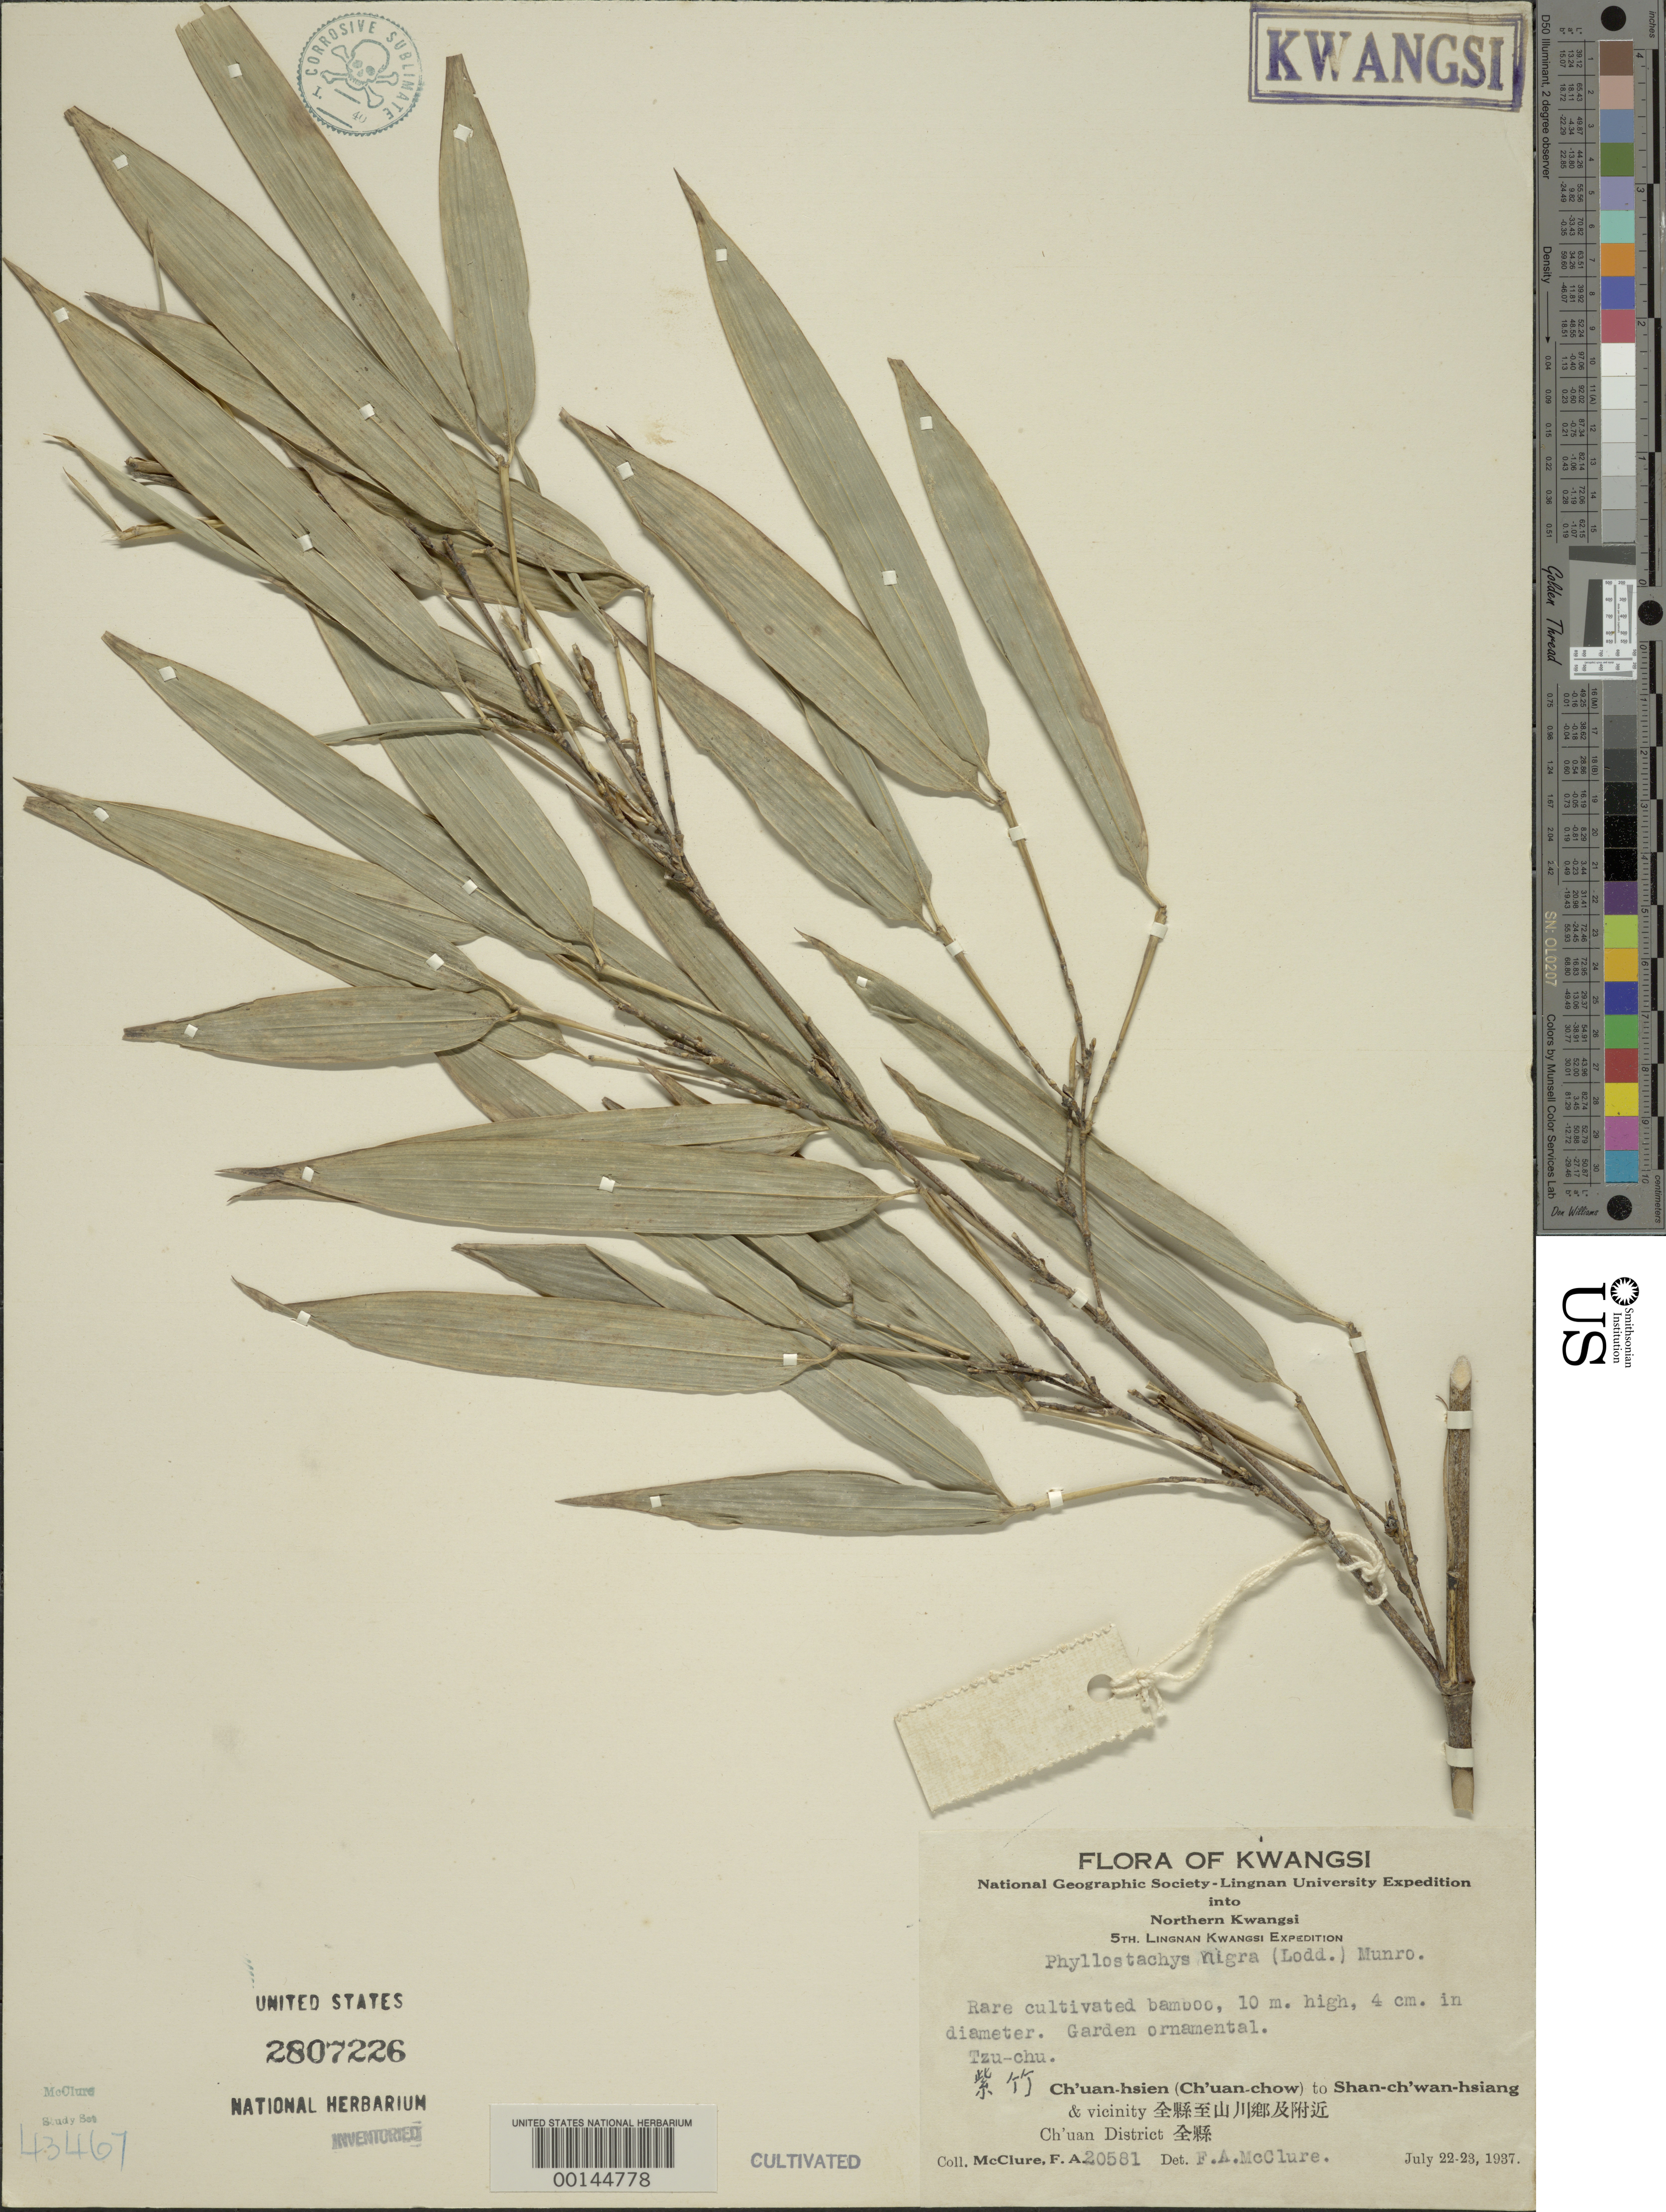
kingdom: Plantae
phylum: Tracheophyta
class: Liliopsida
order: Poales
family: Poaceae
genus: Phyllostachys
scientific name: Phyllostachys nigra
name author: (Lodd. ex Lindl.) Munro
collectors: F. A. McClure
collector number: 20581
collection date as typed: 22 Jul 1937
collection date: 1937-07-22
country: China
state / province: Guangxi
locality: Ch'uan, ch'uan-hsien/shan-ch'wan-hsiang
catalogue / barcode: US 2807226